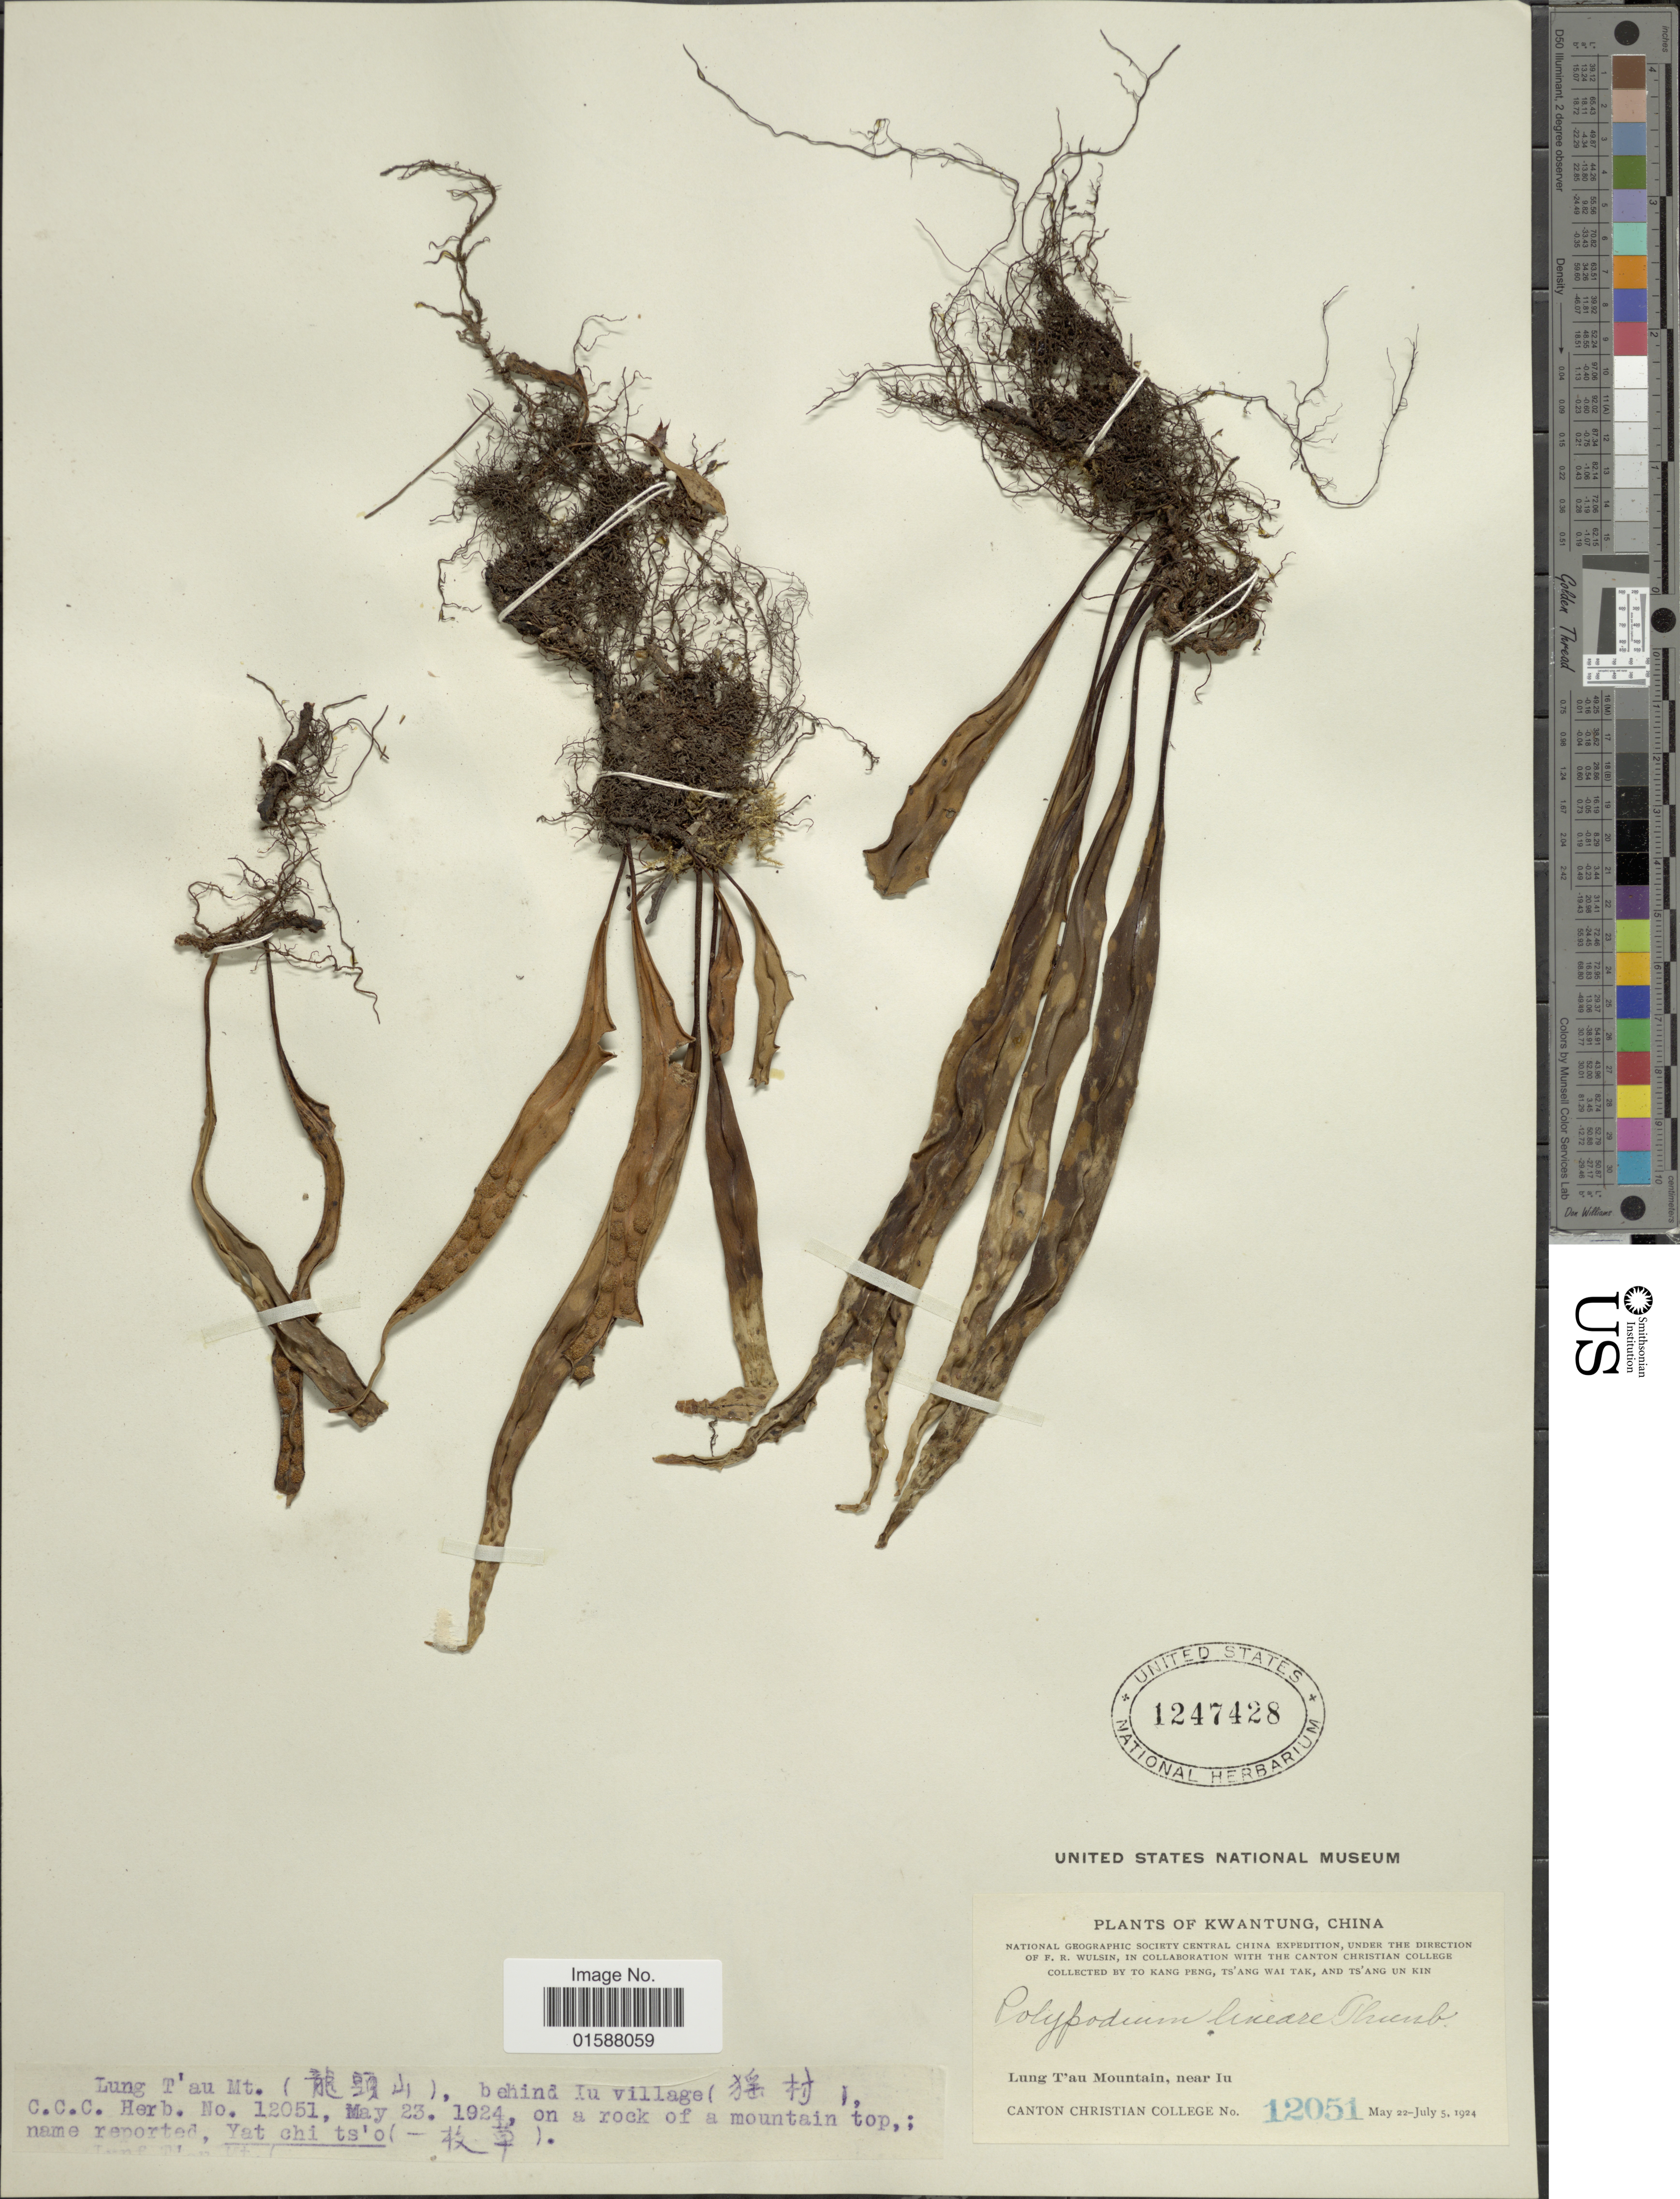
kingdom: Plantae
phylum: Tracheophyta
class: Polypodiopsida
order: Polypodiales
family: Polypodiaceae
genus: Lepisorus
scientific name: Lepisorus thunbergianus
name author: (Kaulf.) Ching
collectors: Canton Christian College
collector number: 12051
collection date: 1924-05-23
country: China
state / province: Guangdong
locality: Kwangtung. Lung T'au Mountain, near Iu. behind Iu village. on a rock of a mountain top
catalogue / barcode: US 1247428